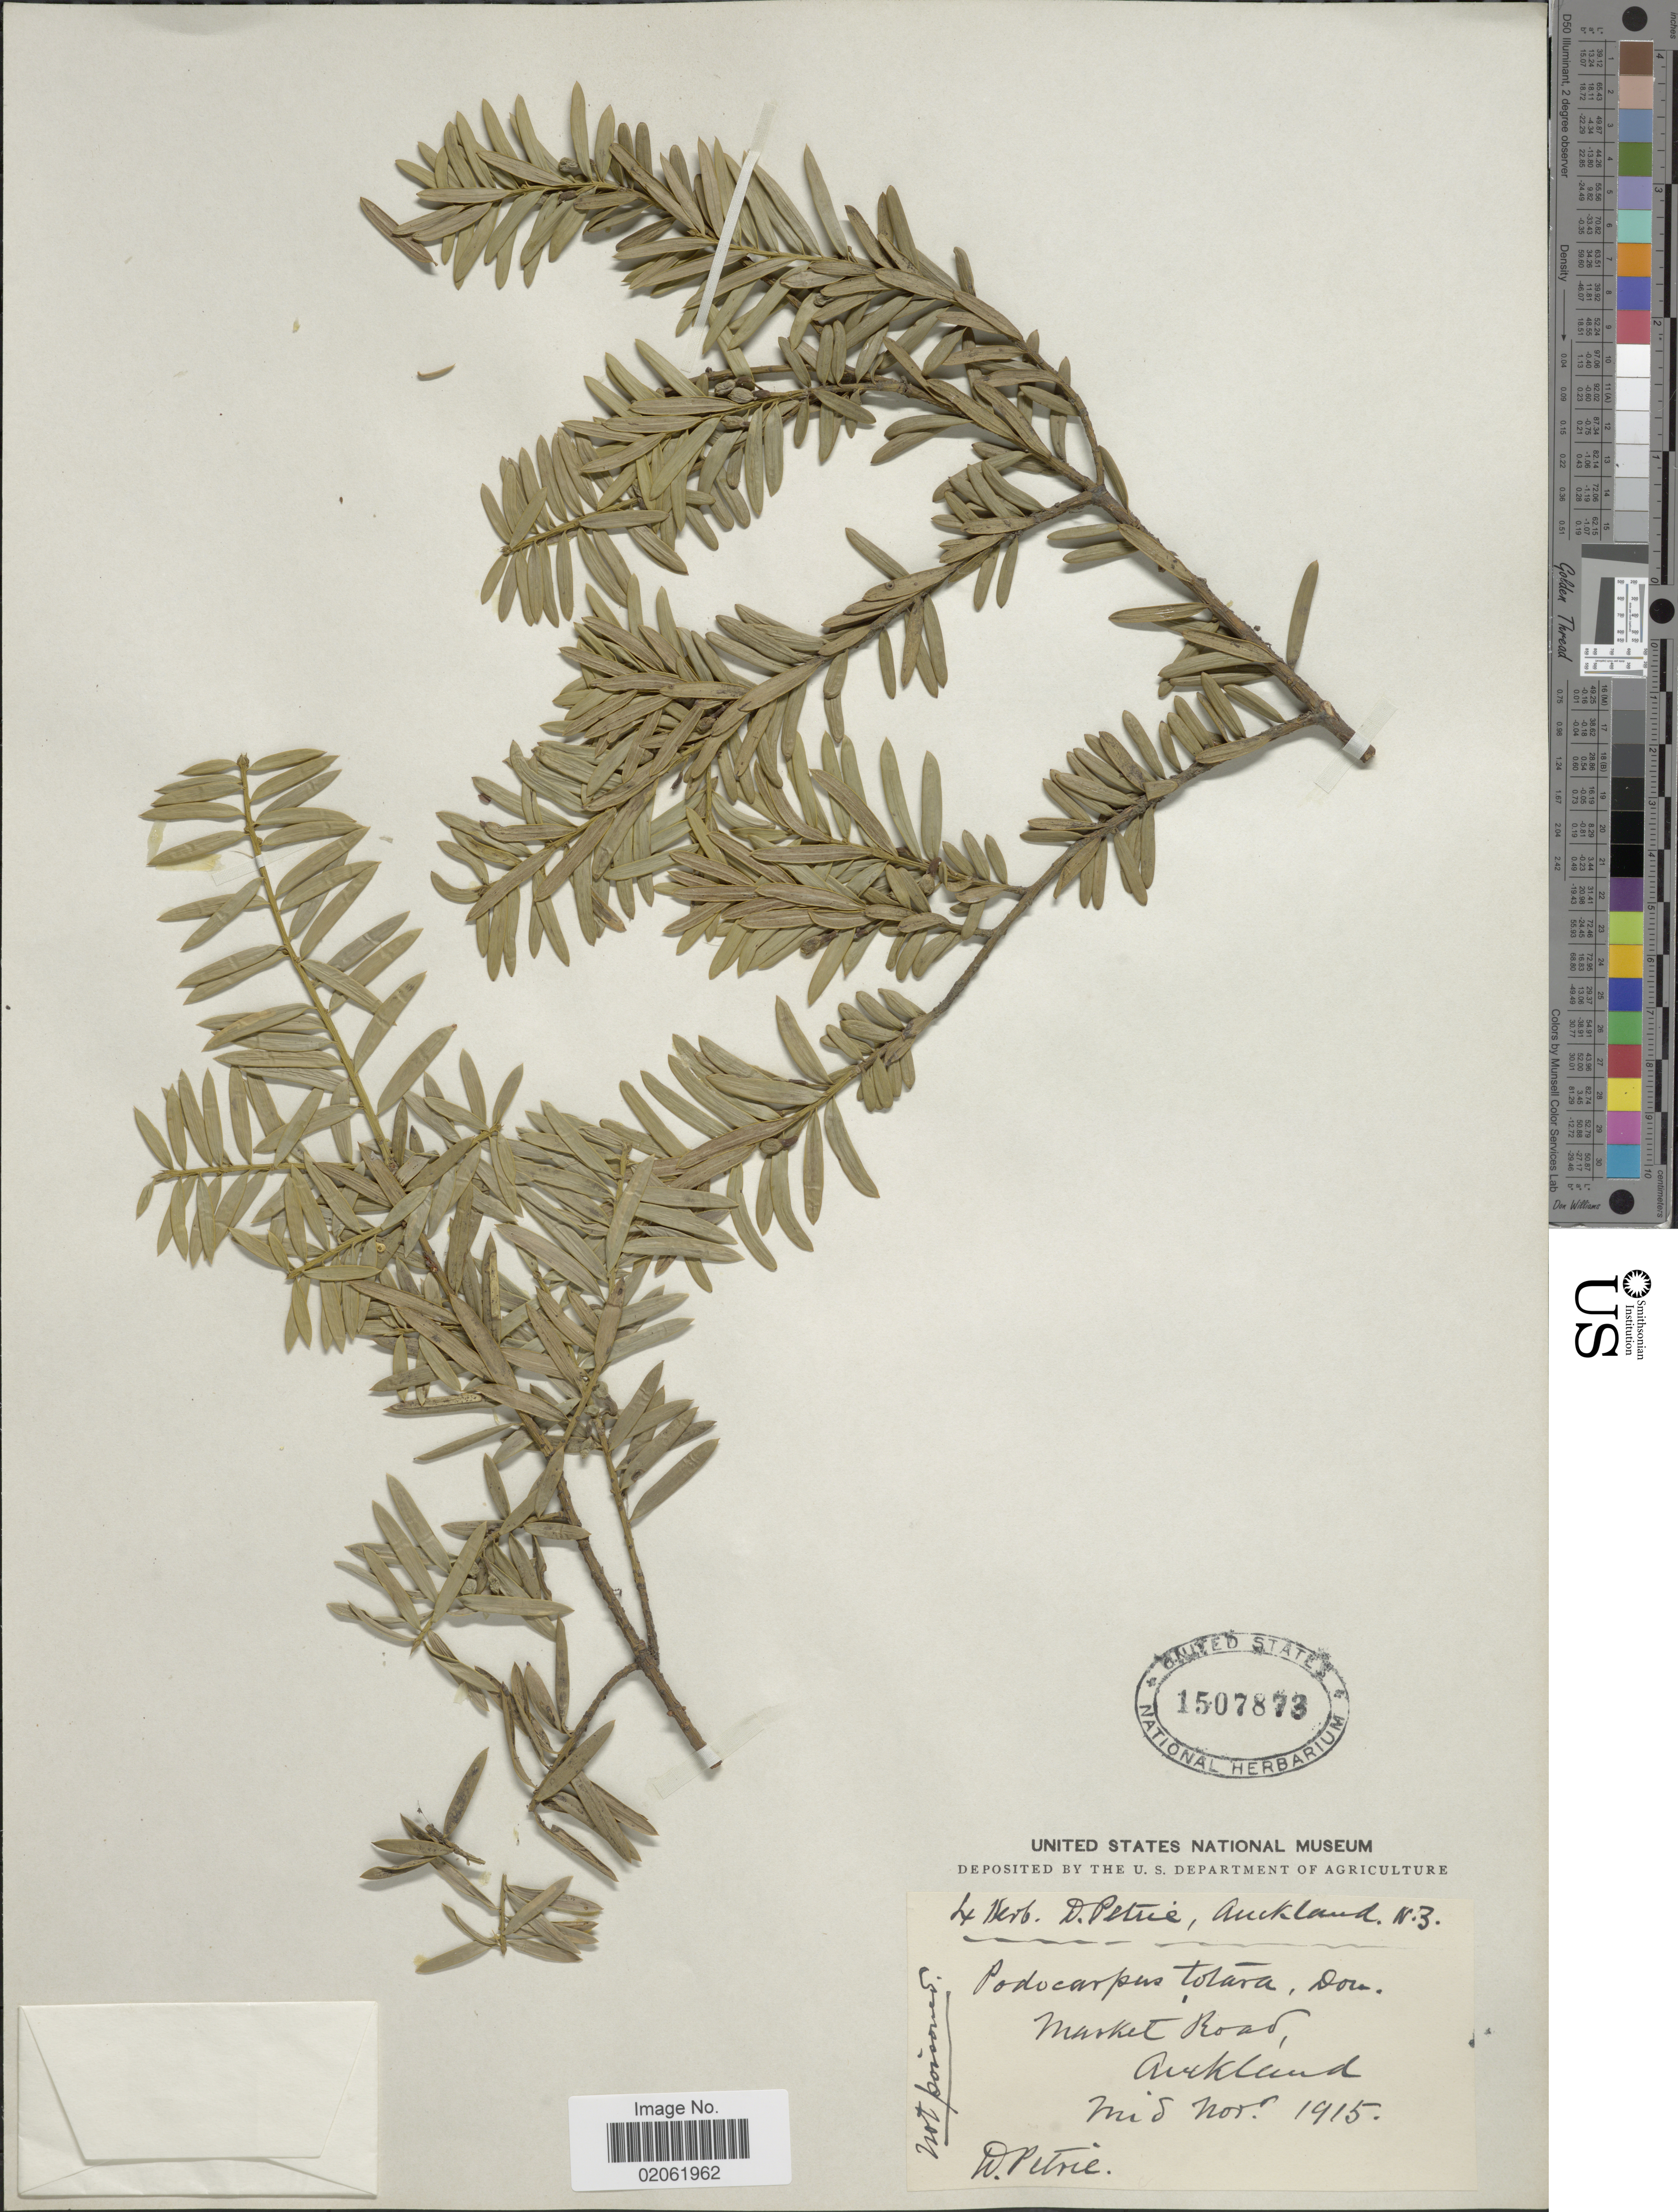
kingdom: Plantae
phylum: Tracheophyta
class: Pinopsida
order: Pinales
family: Podocarpaceae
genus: Podocarpus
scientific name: Podocarpus totara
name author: G. Benn. ex D. Don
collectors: D. Petrie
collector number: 3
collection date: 1915-11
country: New Zealand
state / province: Auckland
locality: Market Road, Auckland.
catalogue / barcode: US 1507873